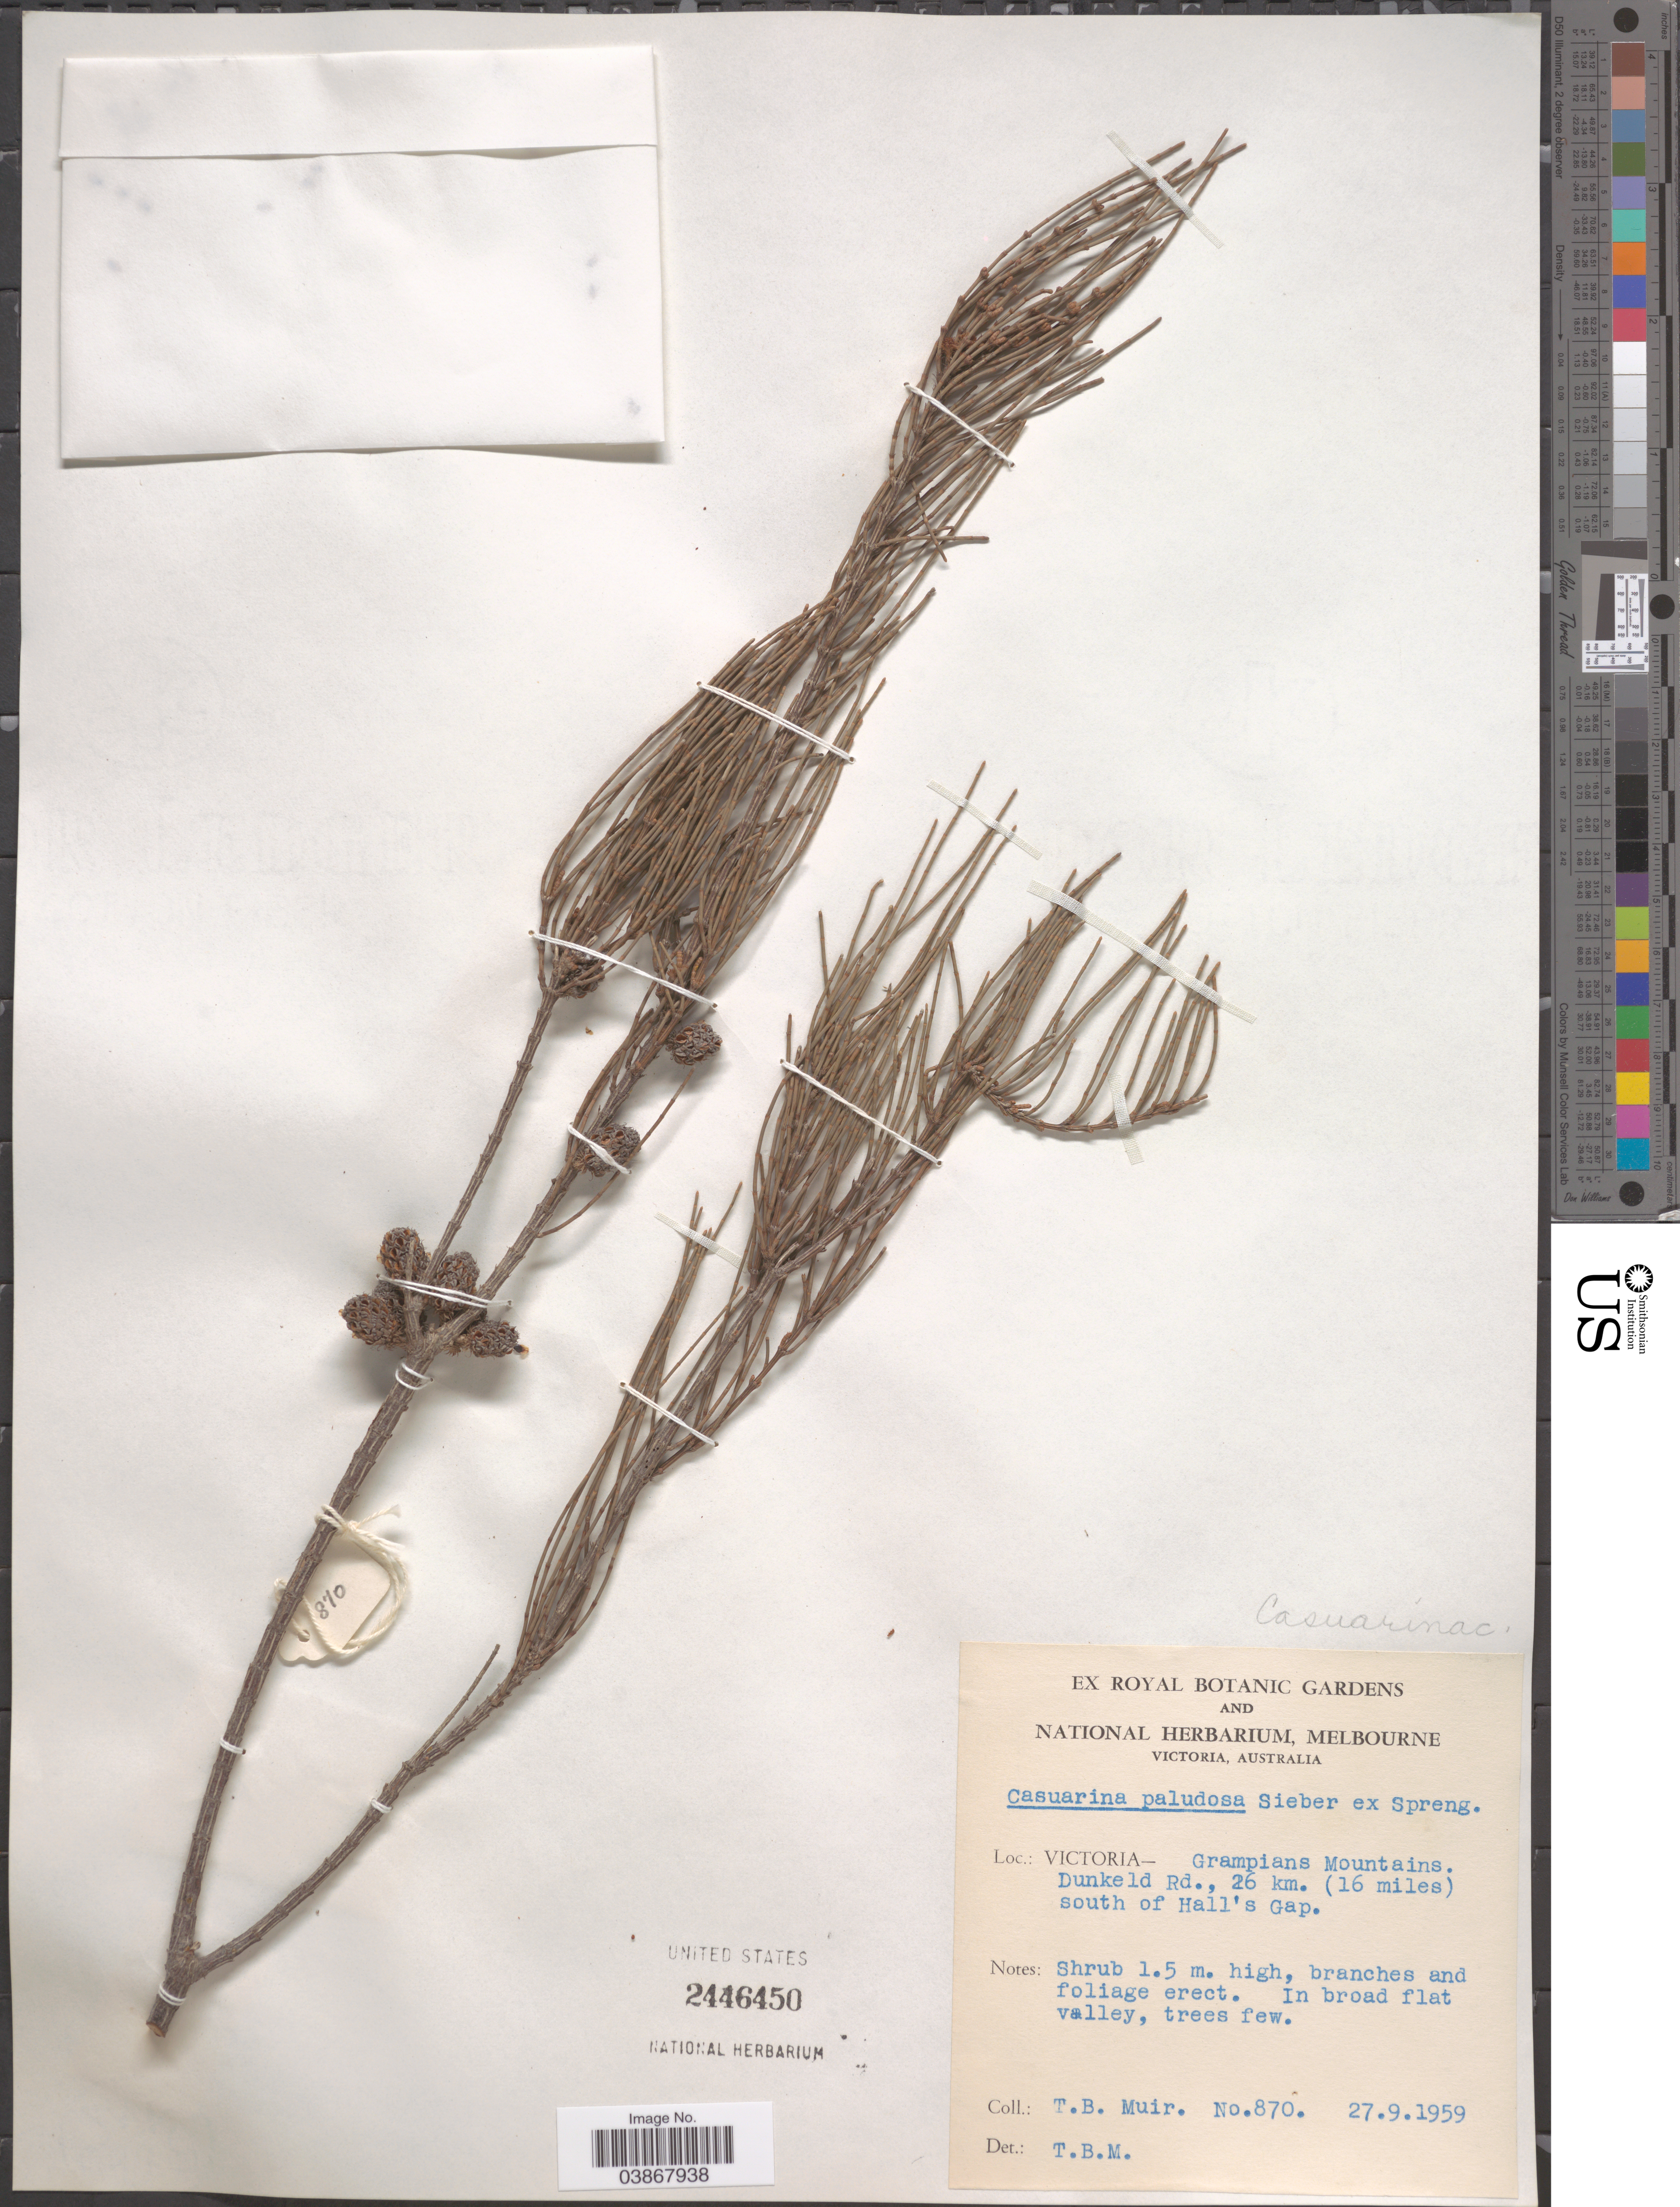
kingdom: Plantae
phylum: Tracheophyta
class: Magnoliopsida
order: Fagales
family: Casuarinaceae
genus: Casuarina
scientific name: Casuarina paludosa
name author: Sieber ex Spreng.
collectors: T. Muir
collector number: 870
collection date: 1959-09-27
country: Australia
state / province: Victoria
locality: Grampians Mountains. Dunkeld Rd., 26 km. (16 miles) south of Hall's Gap.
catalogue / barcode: US 2446450